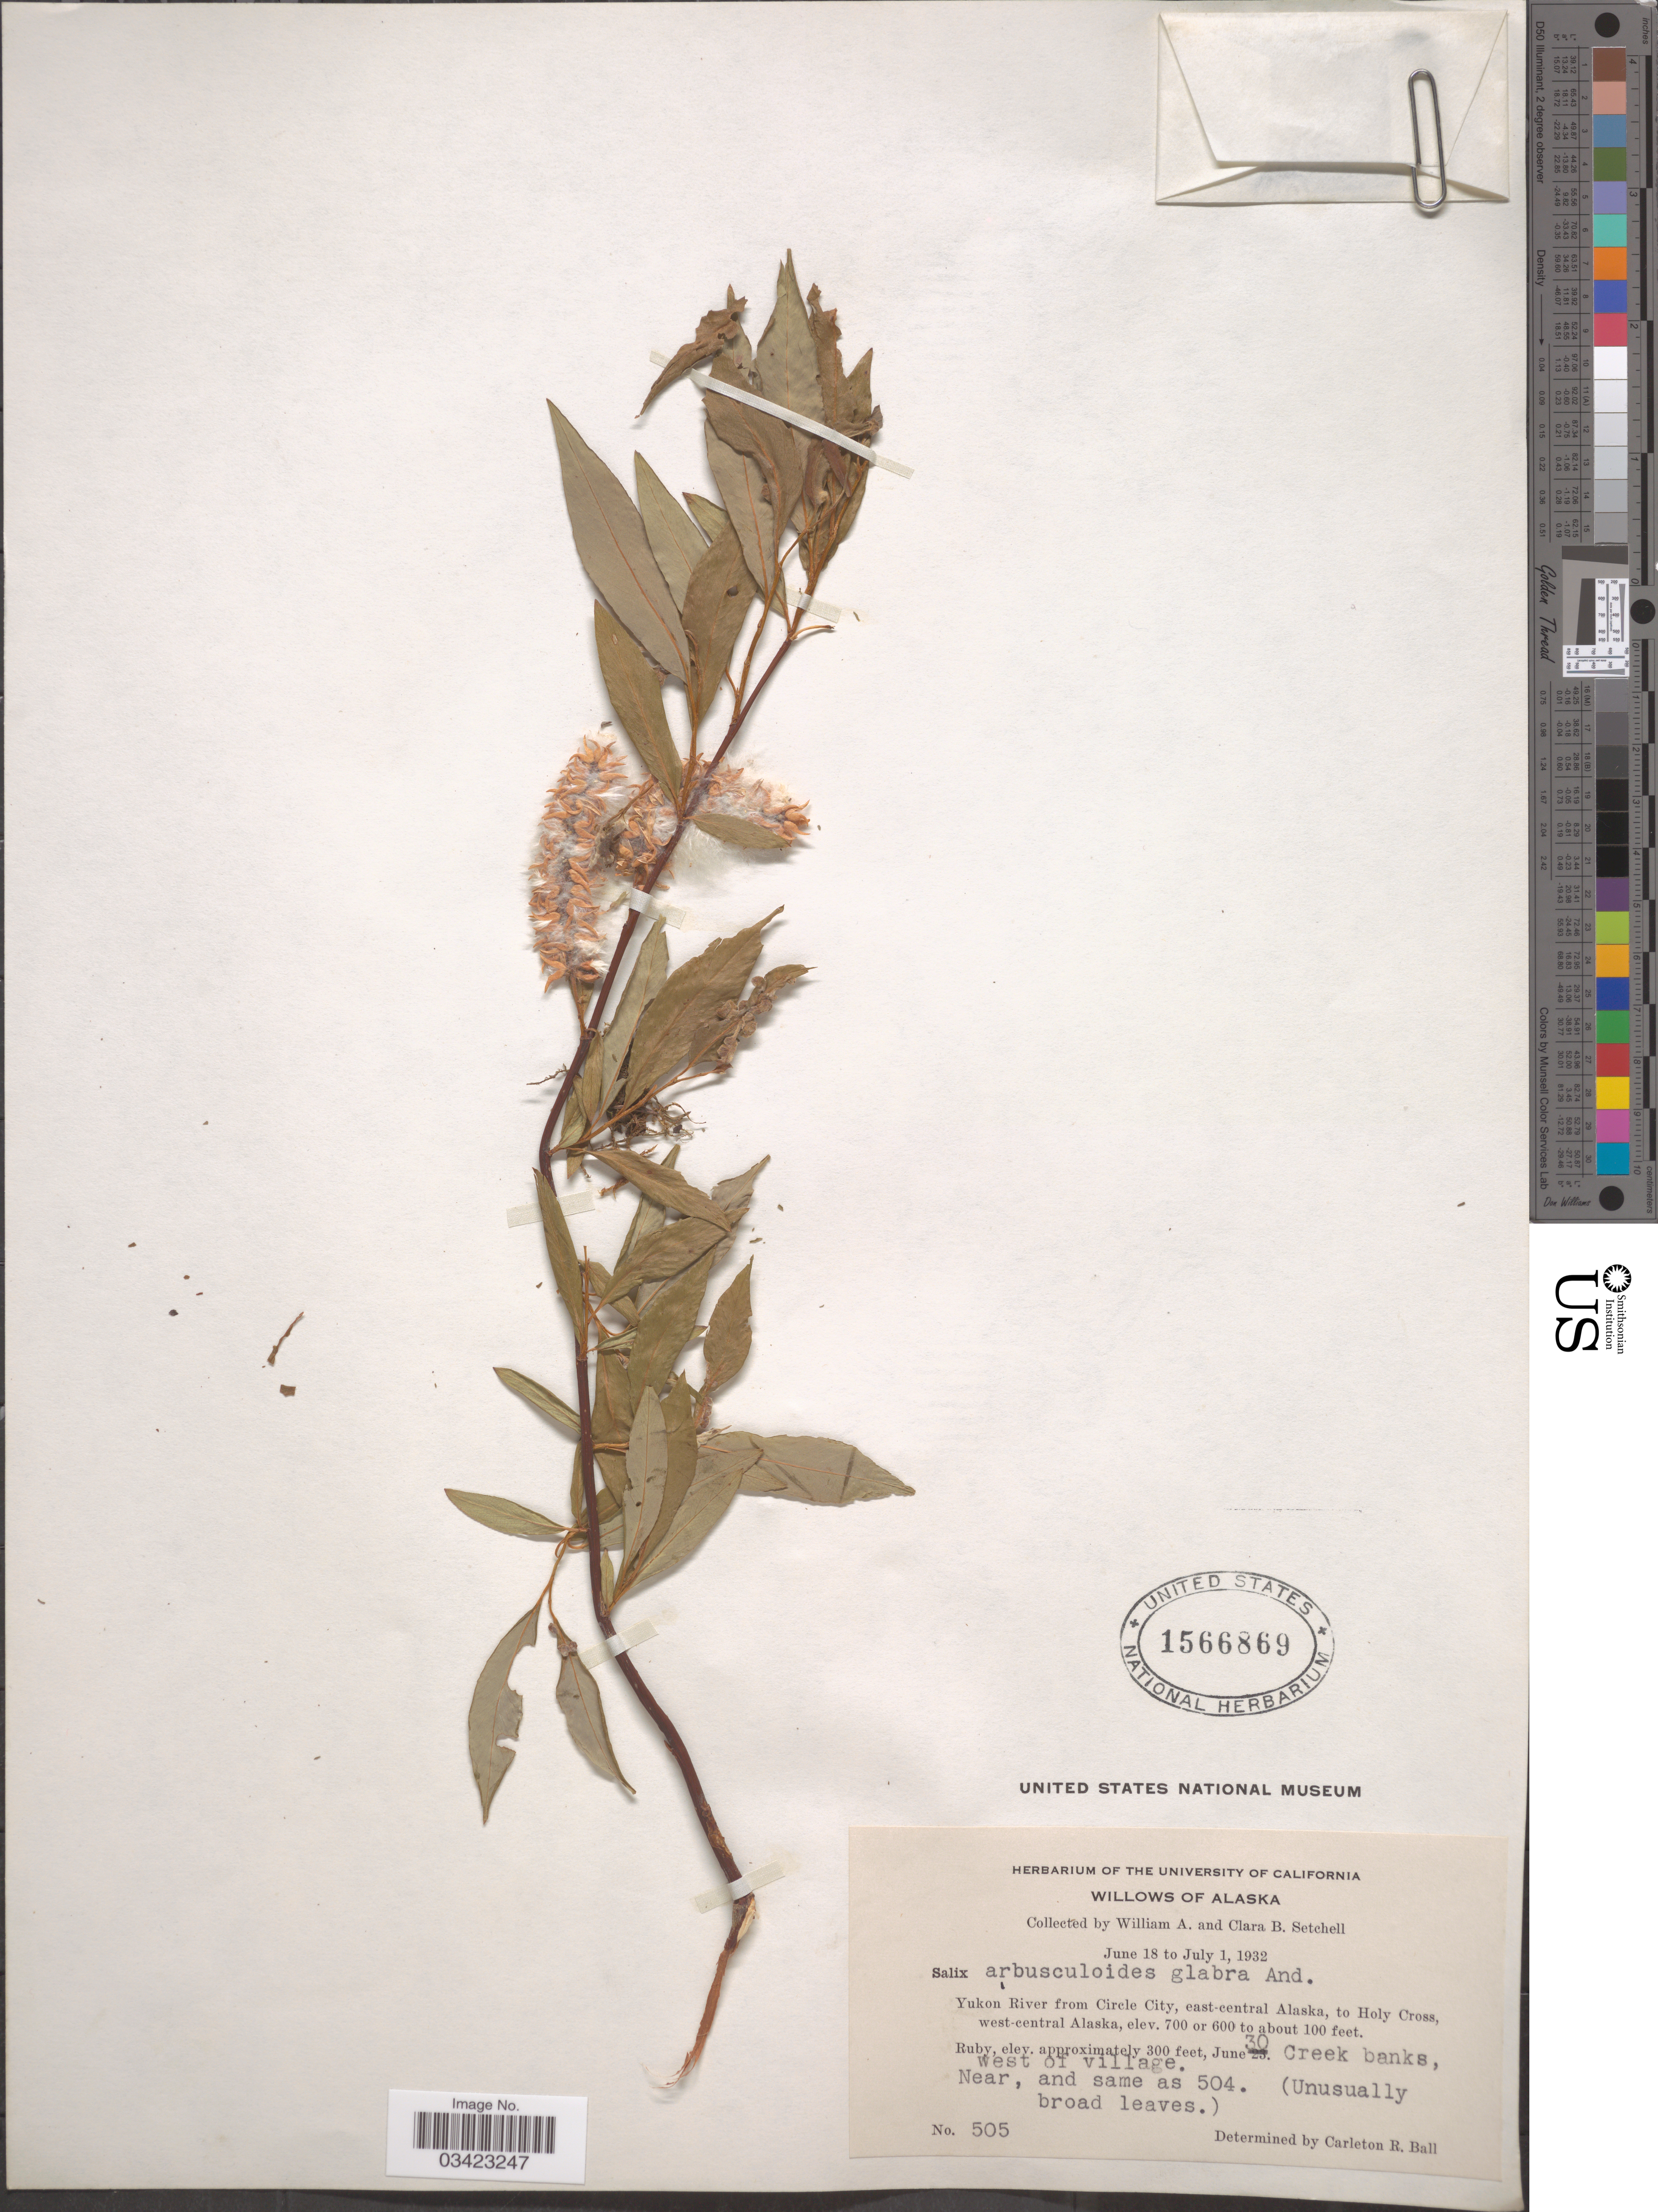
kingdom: Plantae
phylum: Tracheophyta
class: Magnoliopsida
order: Malpighiales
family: Salicaceae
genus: Salix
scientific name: Salix arbusculoides var. glabra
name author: Andersson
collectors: W. Setchell & C. B. Setchell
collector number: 505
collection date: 1932-06-30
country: United States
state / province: Alaska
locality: Yukon River from Cricle City, east-central Alaska, to Holy Cross, west-central Alaska. Ruby. Creek banks, west of village.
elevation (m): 30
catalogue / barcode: US 1566869